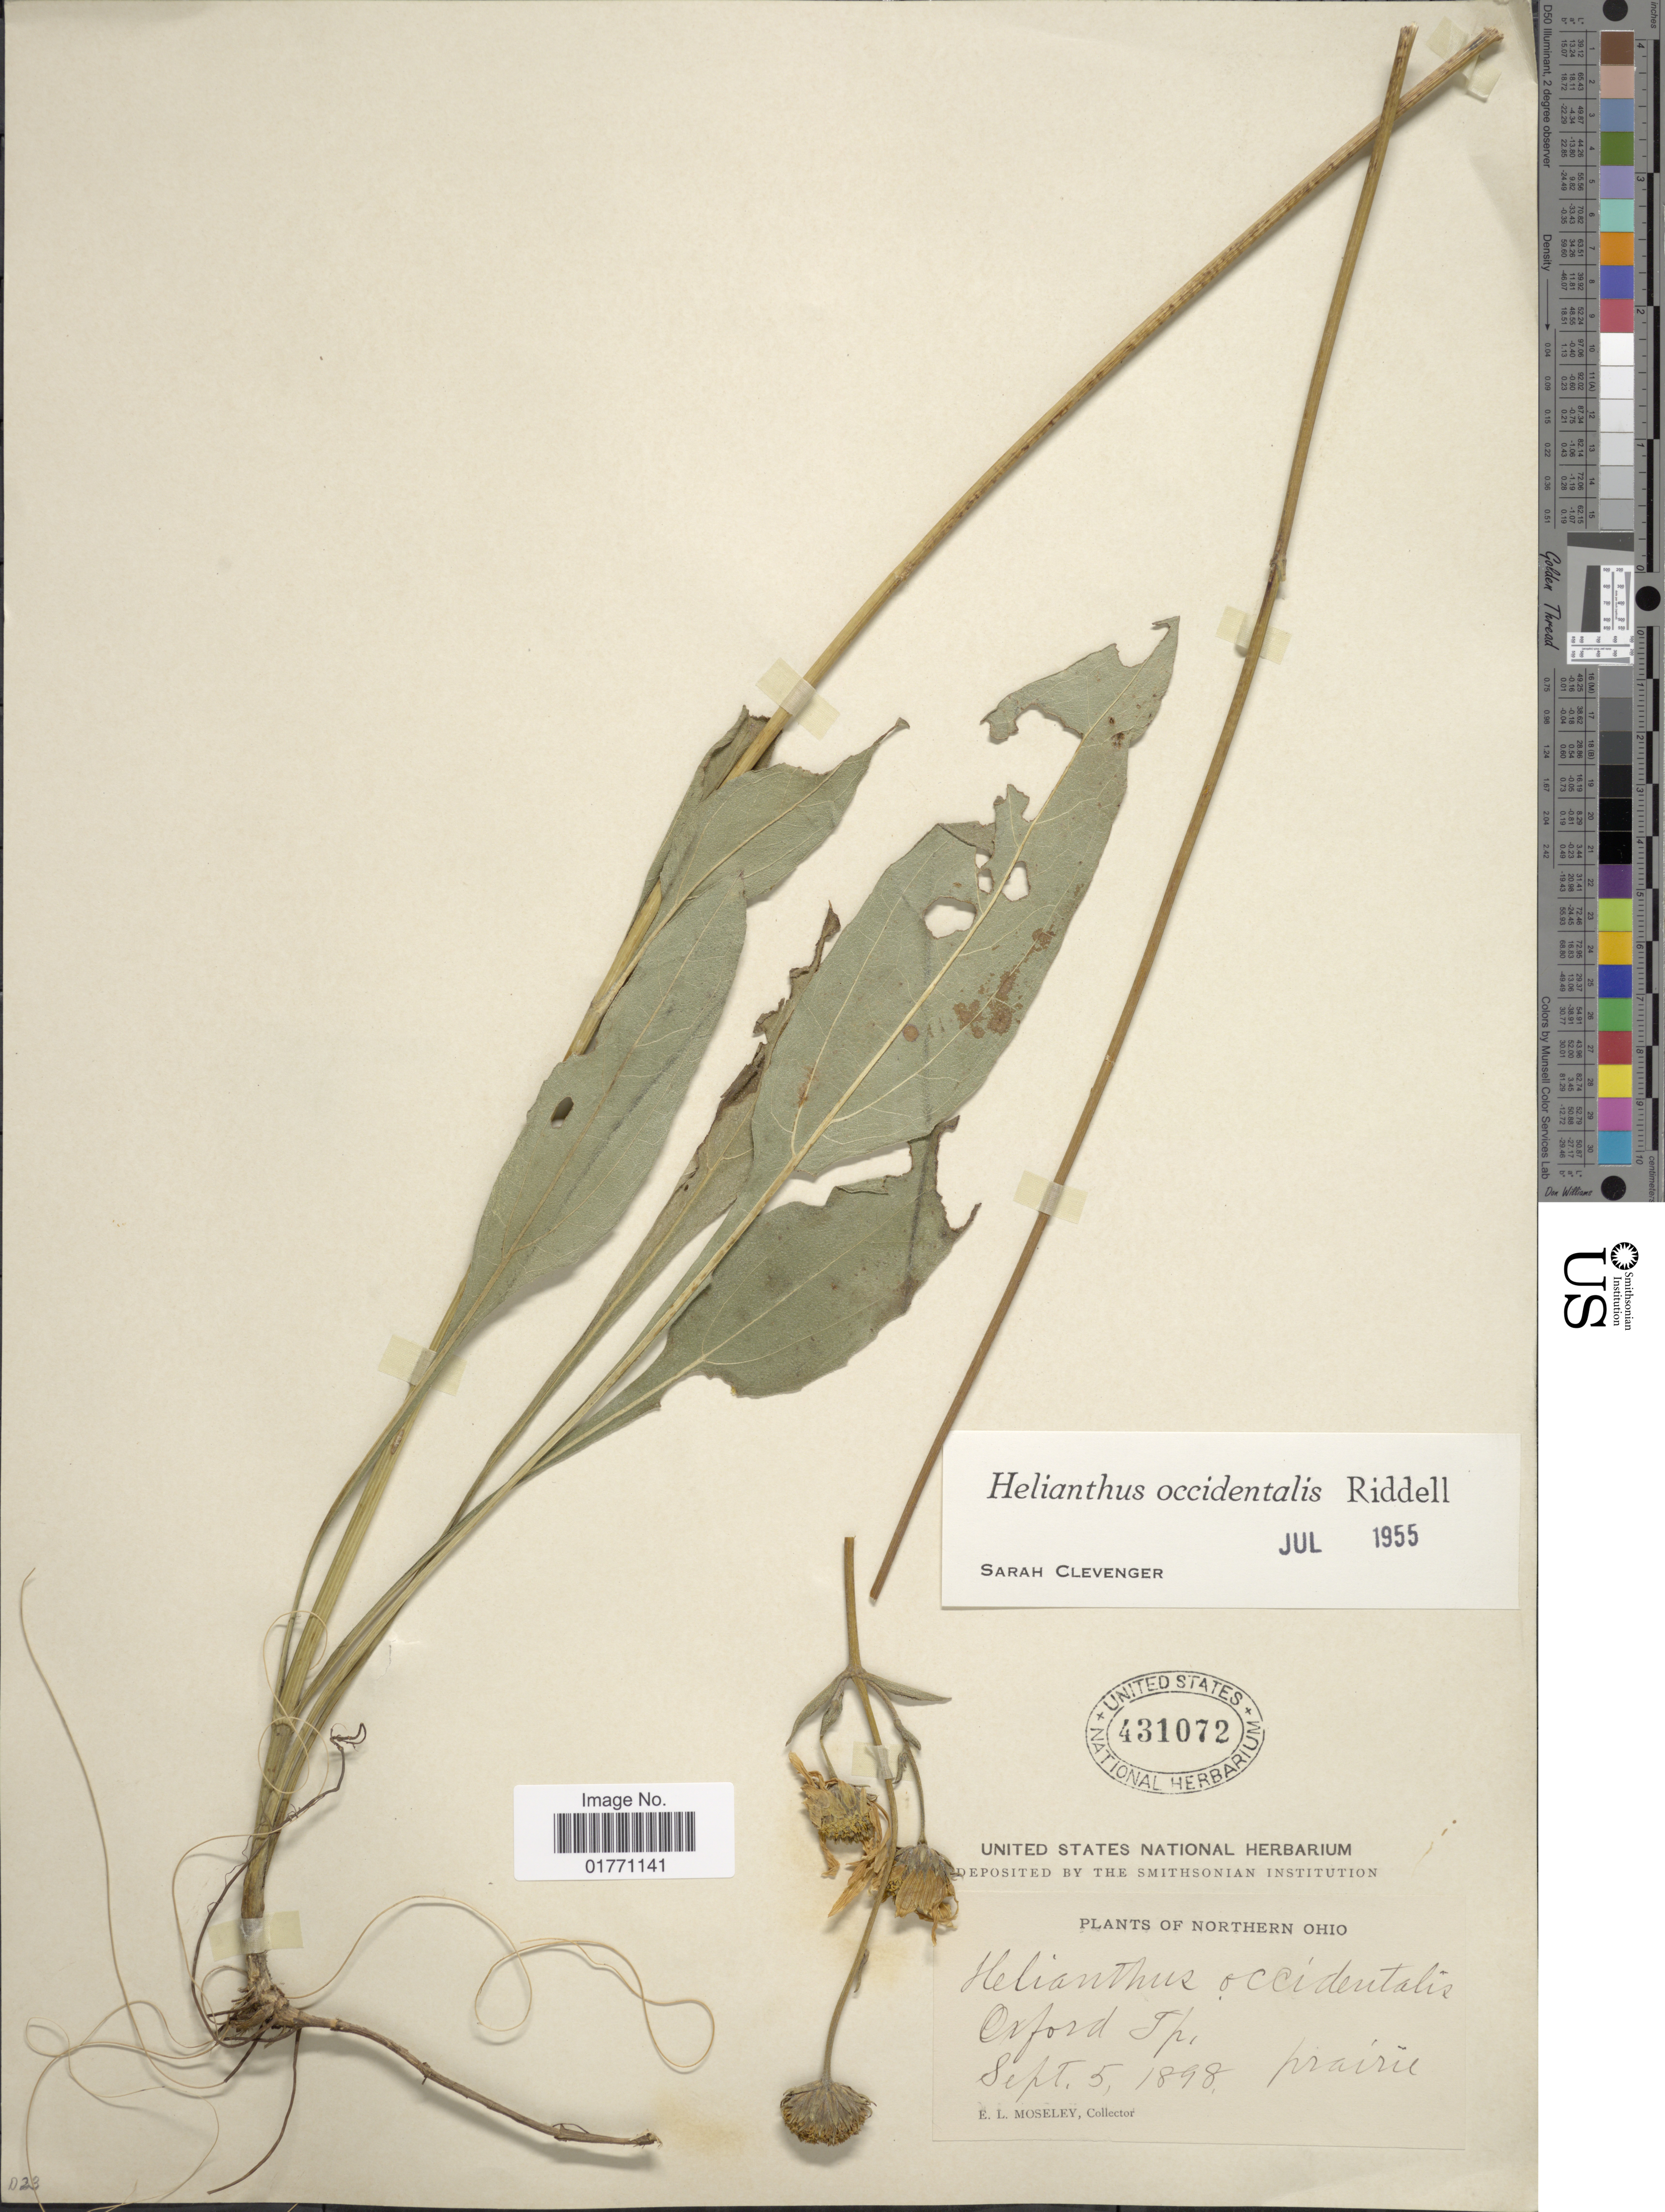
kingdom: Plantae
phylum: Tracheophyta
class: Magnoliopsida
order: Asterales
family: Asteraceae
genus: Helianthus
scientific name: Helianthus occidentalis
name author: Riddell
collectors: E. Moseley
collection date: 1898-09-05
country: United States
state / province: Ohio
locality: Northern Ohio, Oxford Tp., prairie.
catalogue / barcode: US 431072